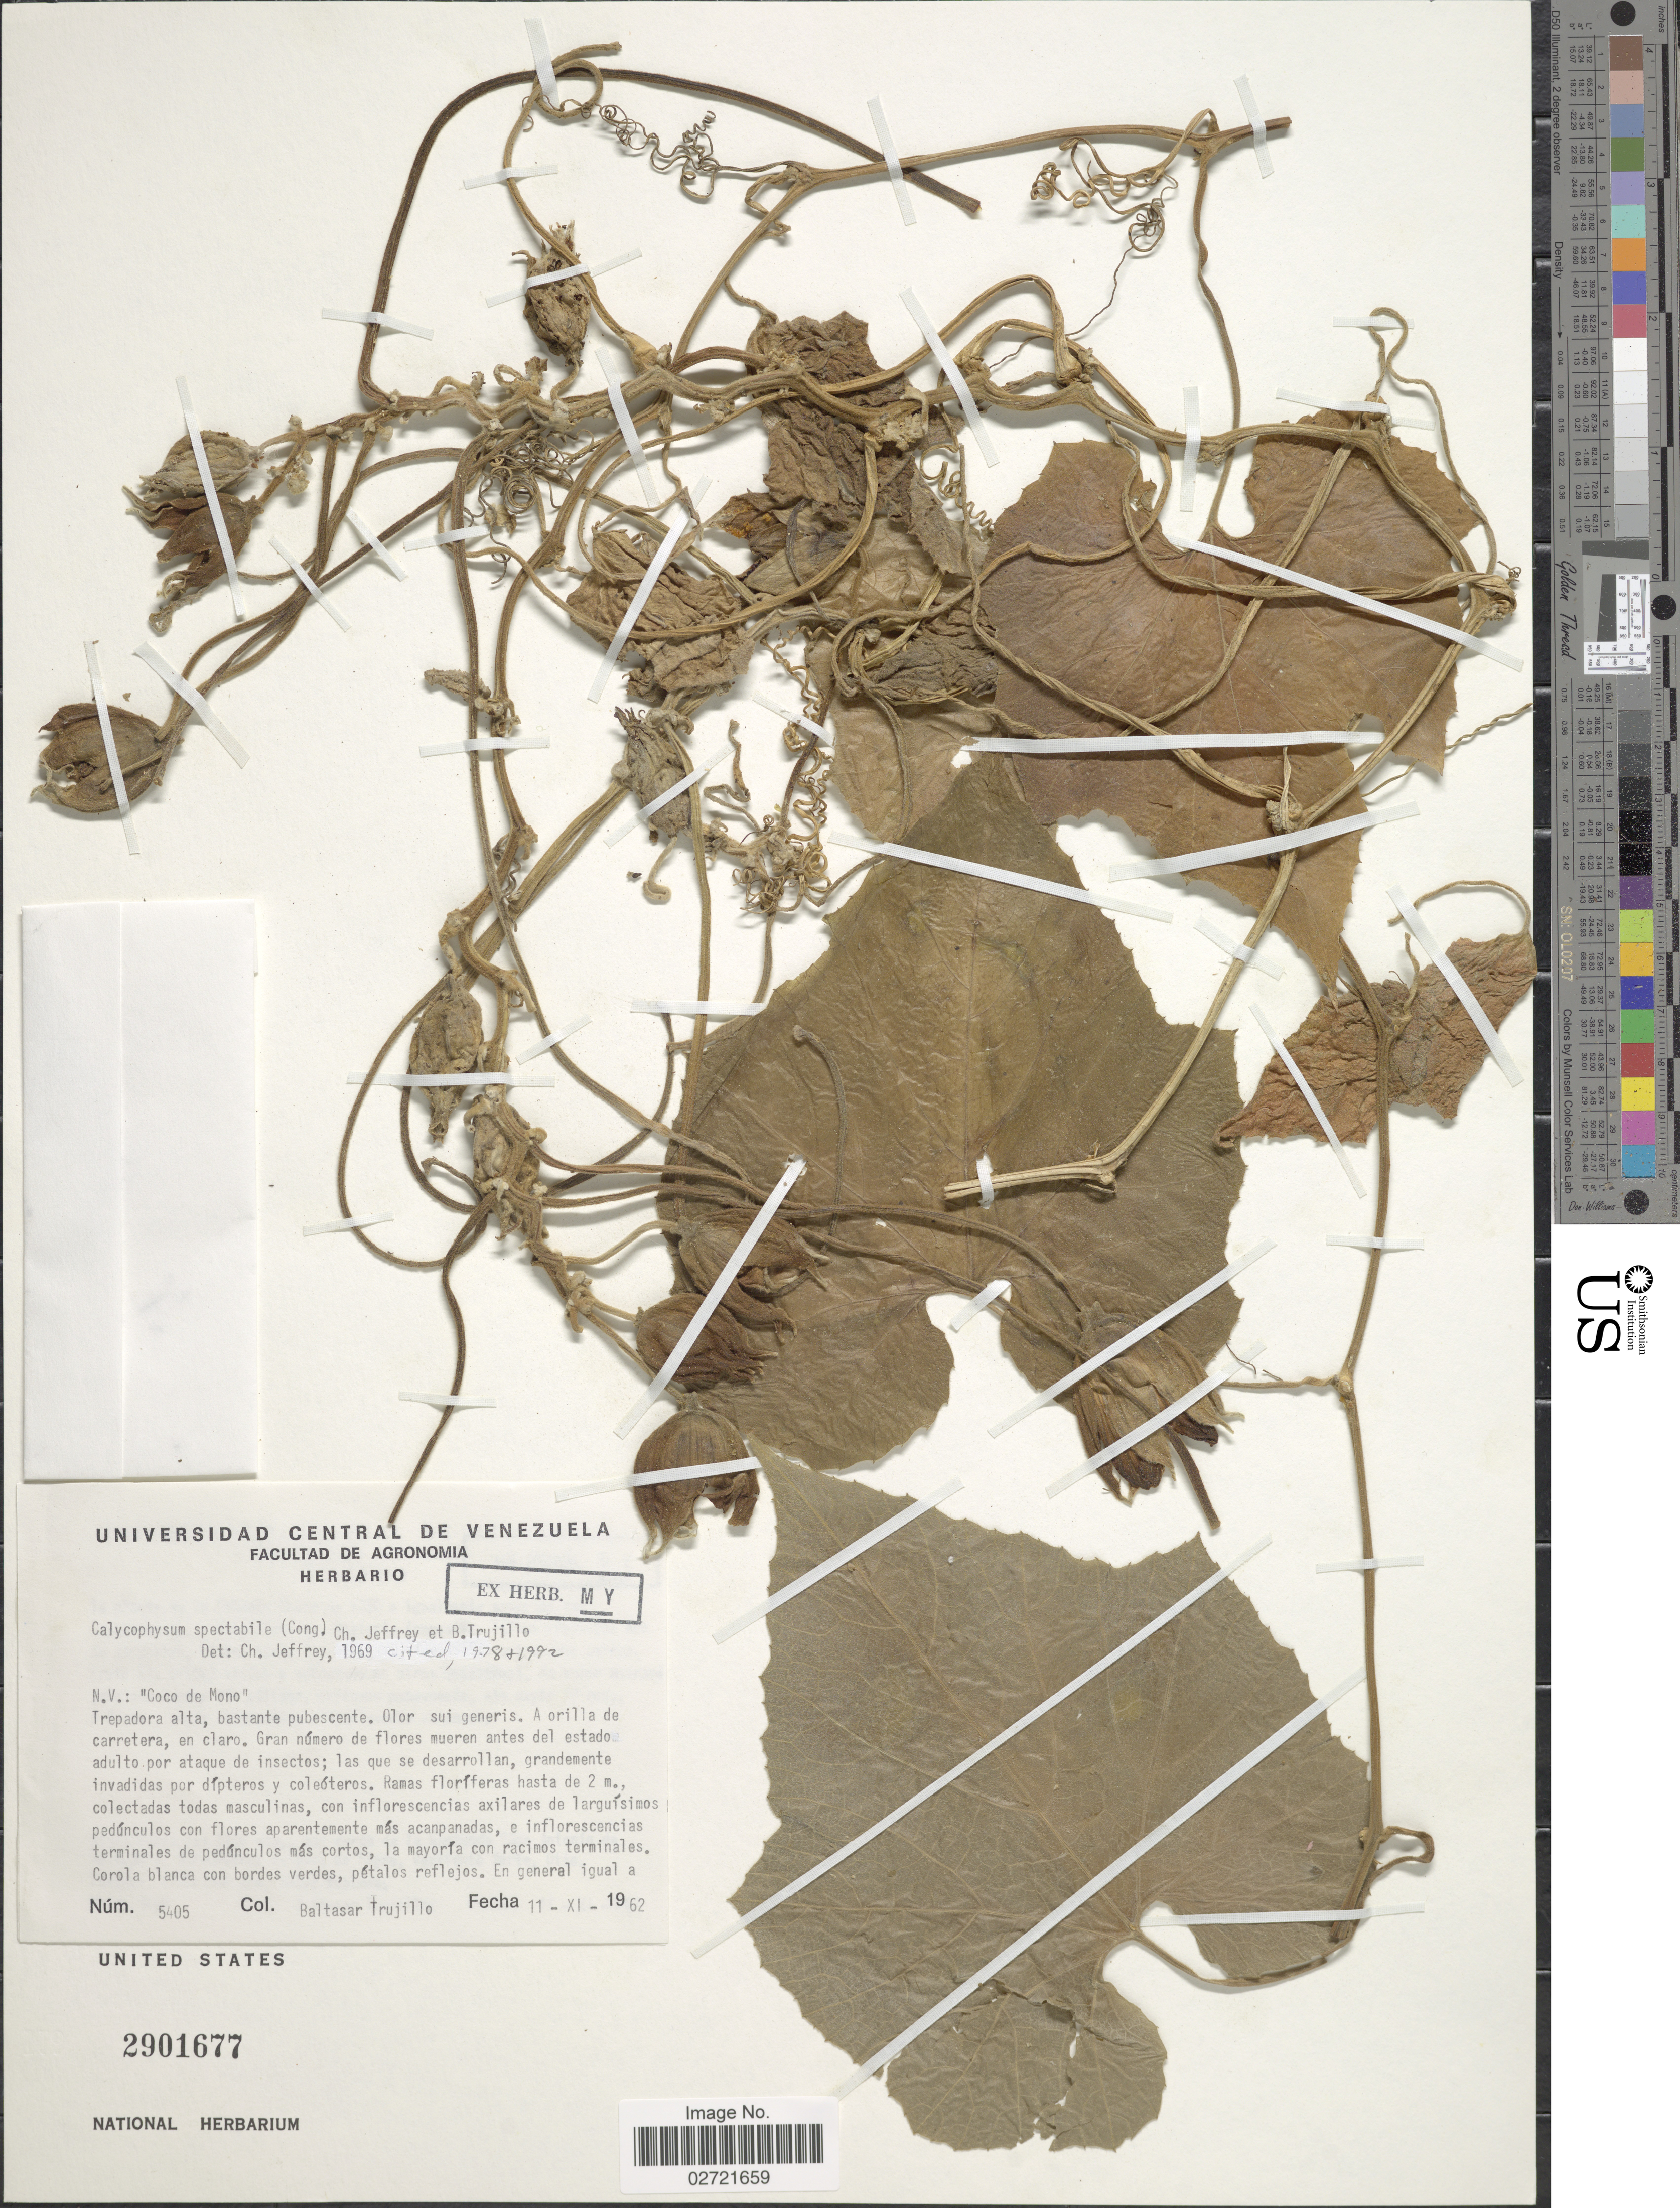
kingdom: Plantae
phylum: Tracheophyta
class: Magnoliopsida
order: Cucurbitales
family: Cucurbitaceae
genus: Calycophysum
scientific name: Calycophysum spectabile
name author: (Cogn.) C. Jeffrey & Trujillo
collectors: B. Trujillo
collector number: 5405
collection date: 1962-11-11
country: Venezuela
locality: N.V.: Coco de Mono, A orilla de carretera, en claro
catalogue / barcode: US 2901677